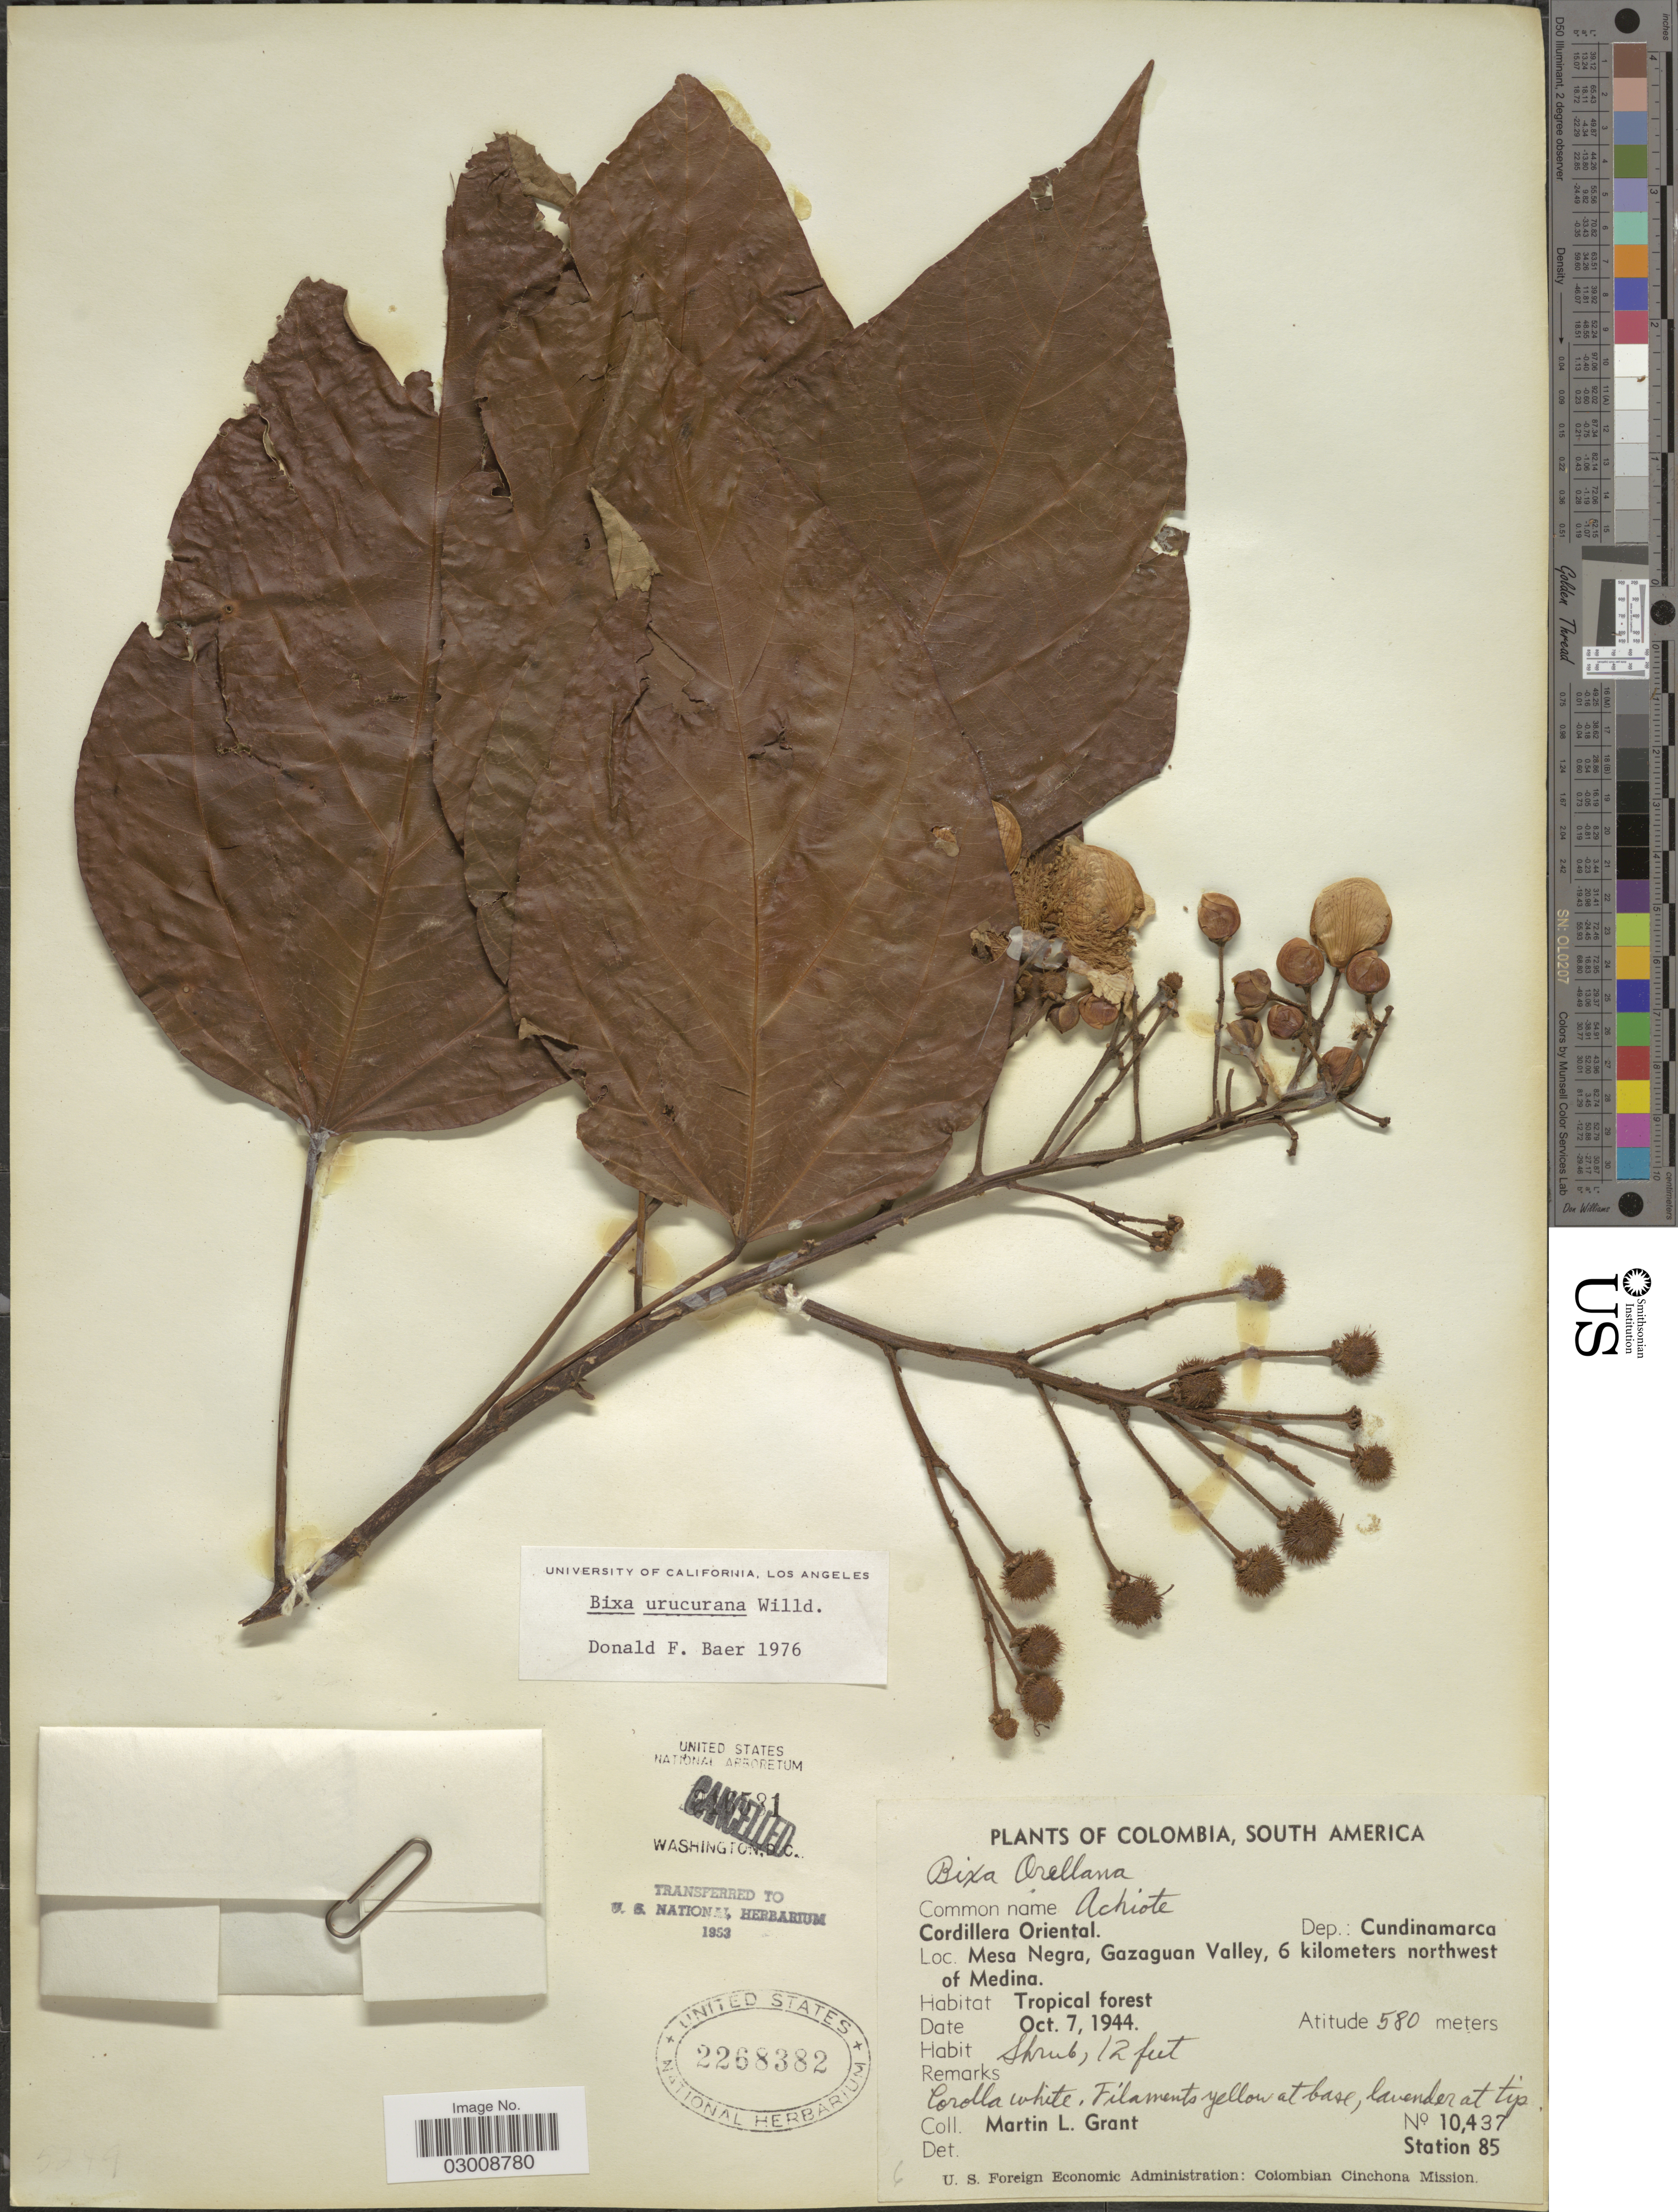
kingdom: Plantae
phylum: Tracheophyta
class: Magnoliopsida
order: Malvales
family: Bixaceae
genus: Bixa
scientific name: Bixa urucurana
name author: Willd.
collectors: M. L. Grant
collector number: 10437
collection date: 1944-10-07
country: Colombia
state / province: Cundinamarca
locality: Cordillera Oriental, Dep.: Cundinamarca, Mesa Negra, Gazaguan Valley, 6 kilometers northwest of Medina.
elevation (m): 580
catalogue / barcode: US 2268382